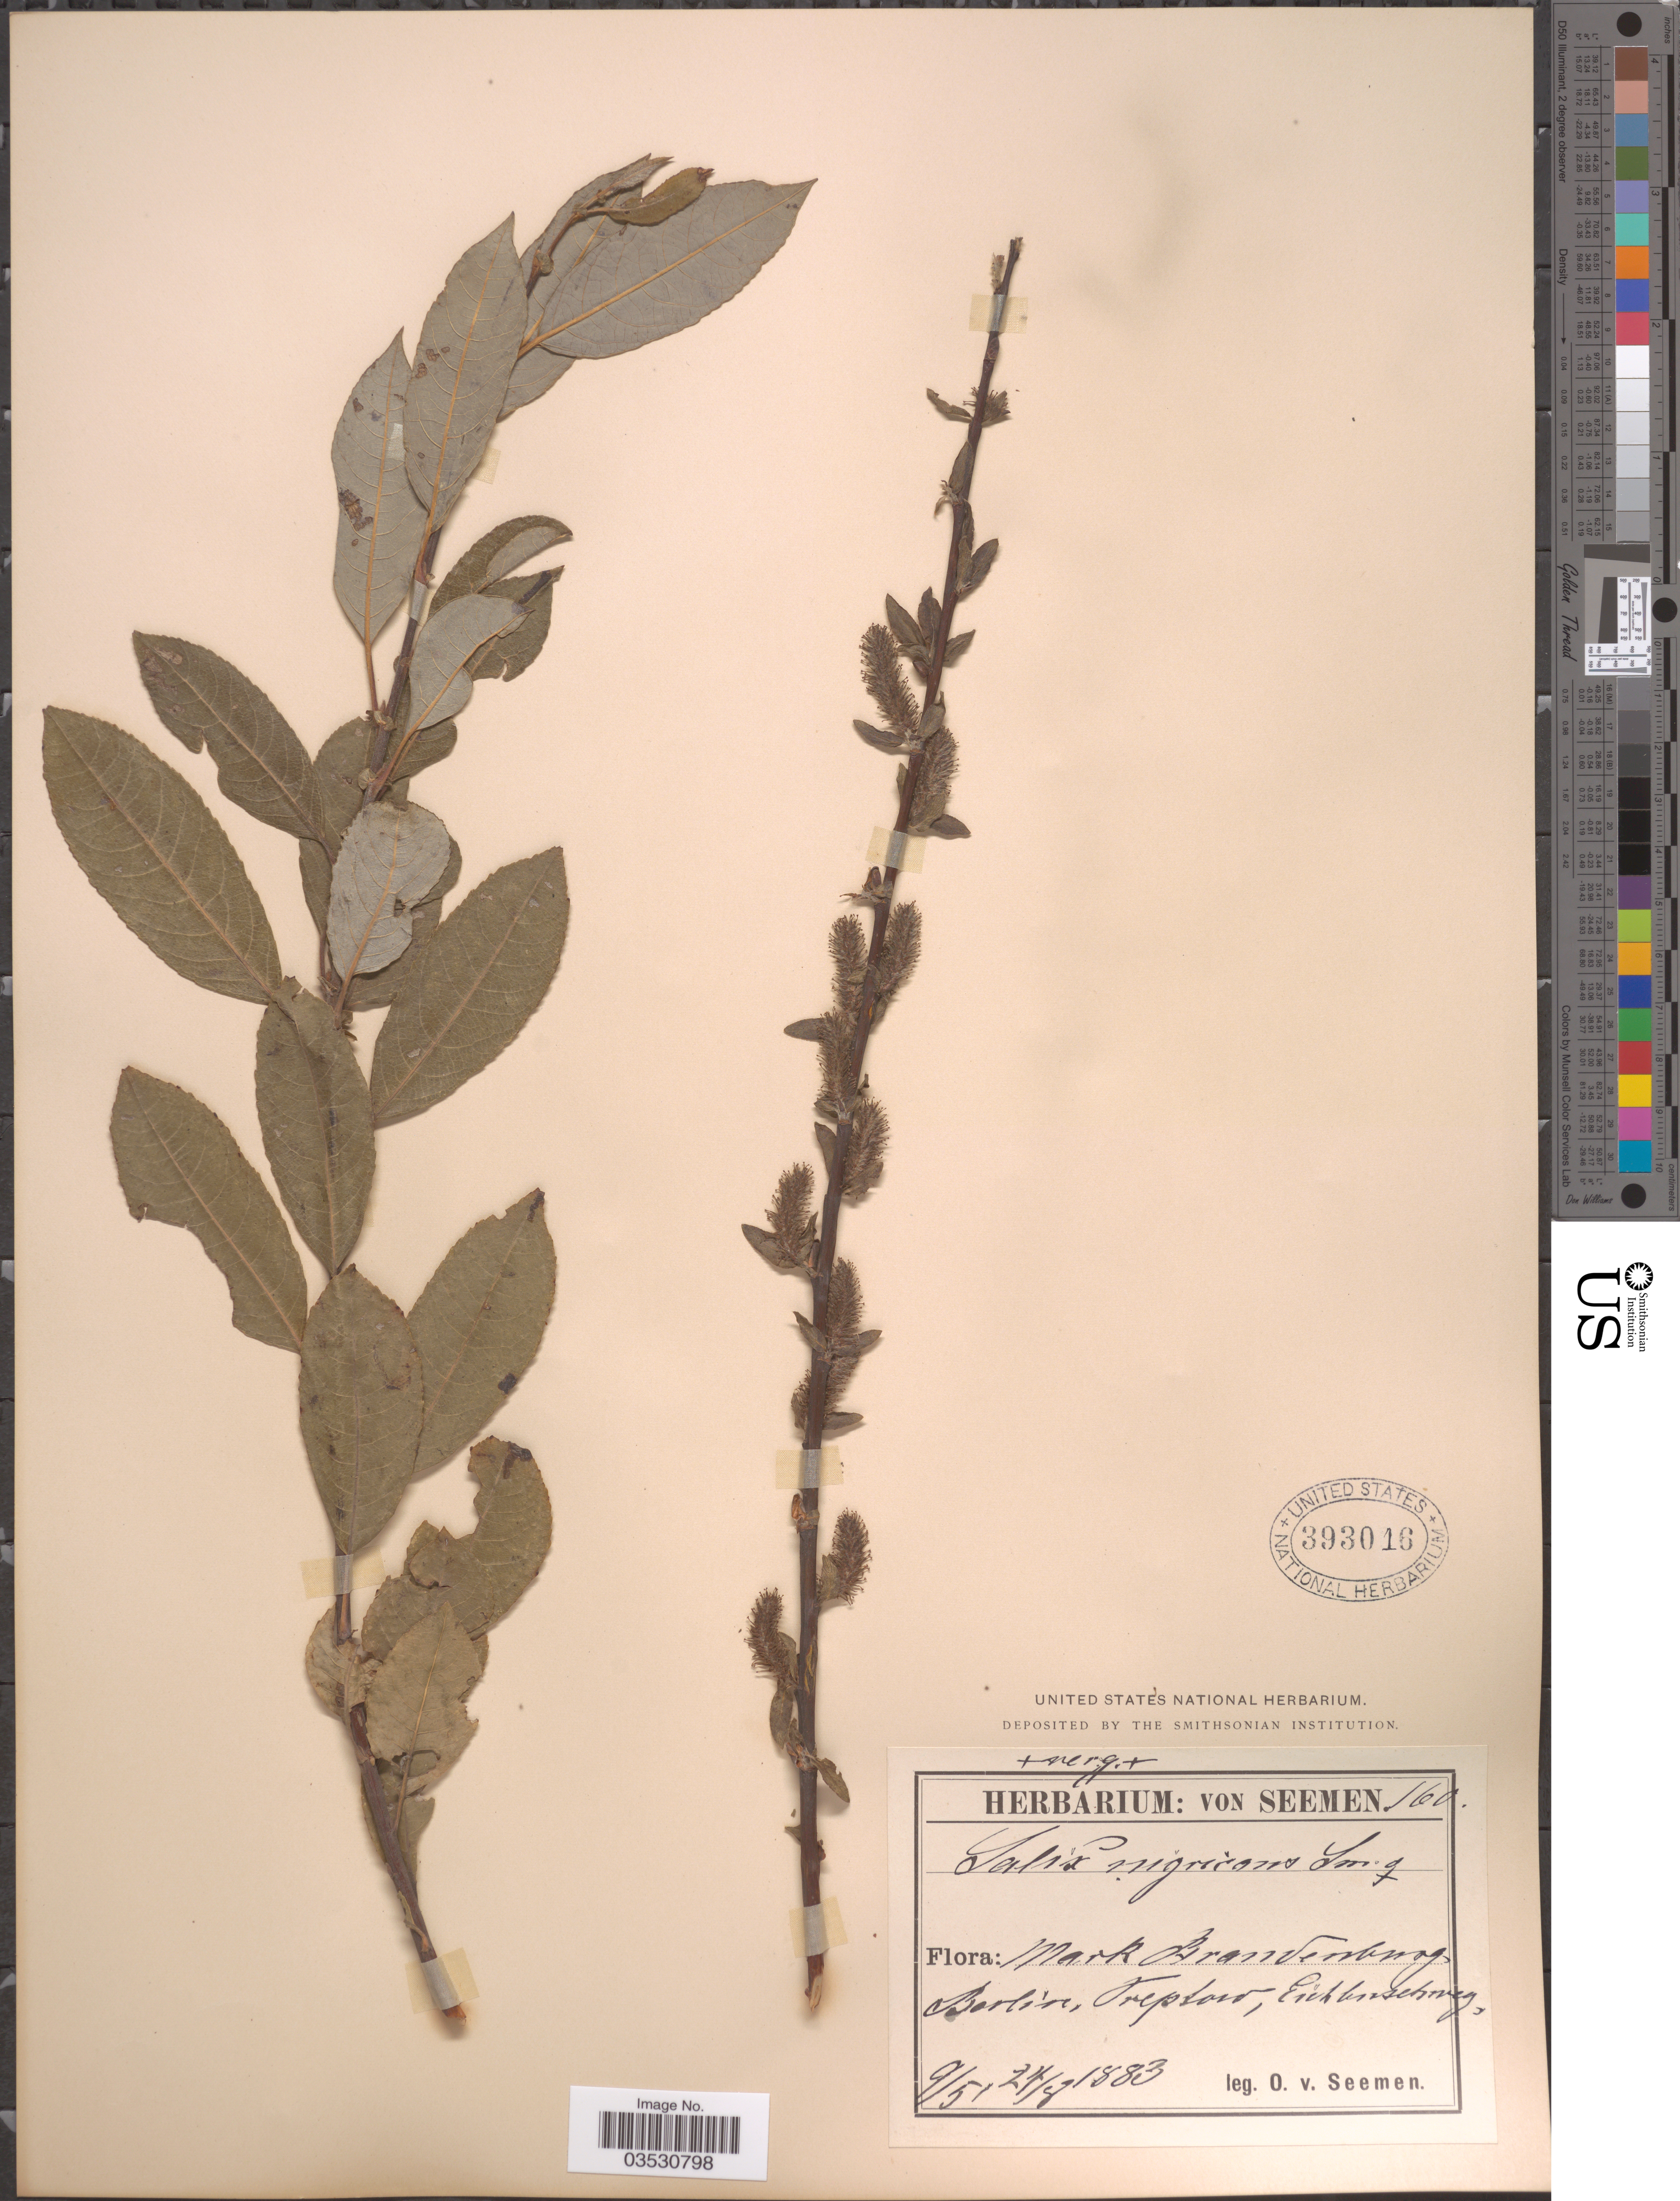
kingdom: Plantae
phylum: Tracheophyta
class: Magnoliopsida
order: Malpighiales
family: Salicaceae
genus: Salix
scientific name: Salix nigricans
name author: Sm.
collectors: K. O. von Seemen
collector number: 160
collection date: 1883-05-09/1883-08-27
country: Germany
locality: Mark Brandenburg, Berlin, Treptow, Eichbuschweg.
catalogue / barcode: US 393016